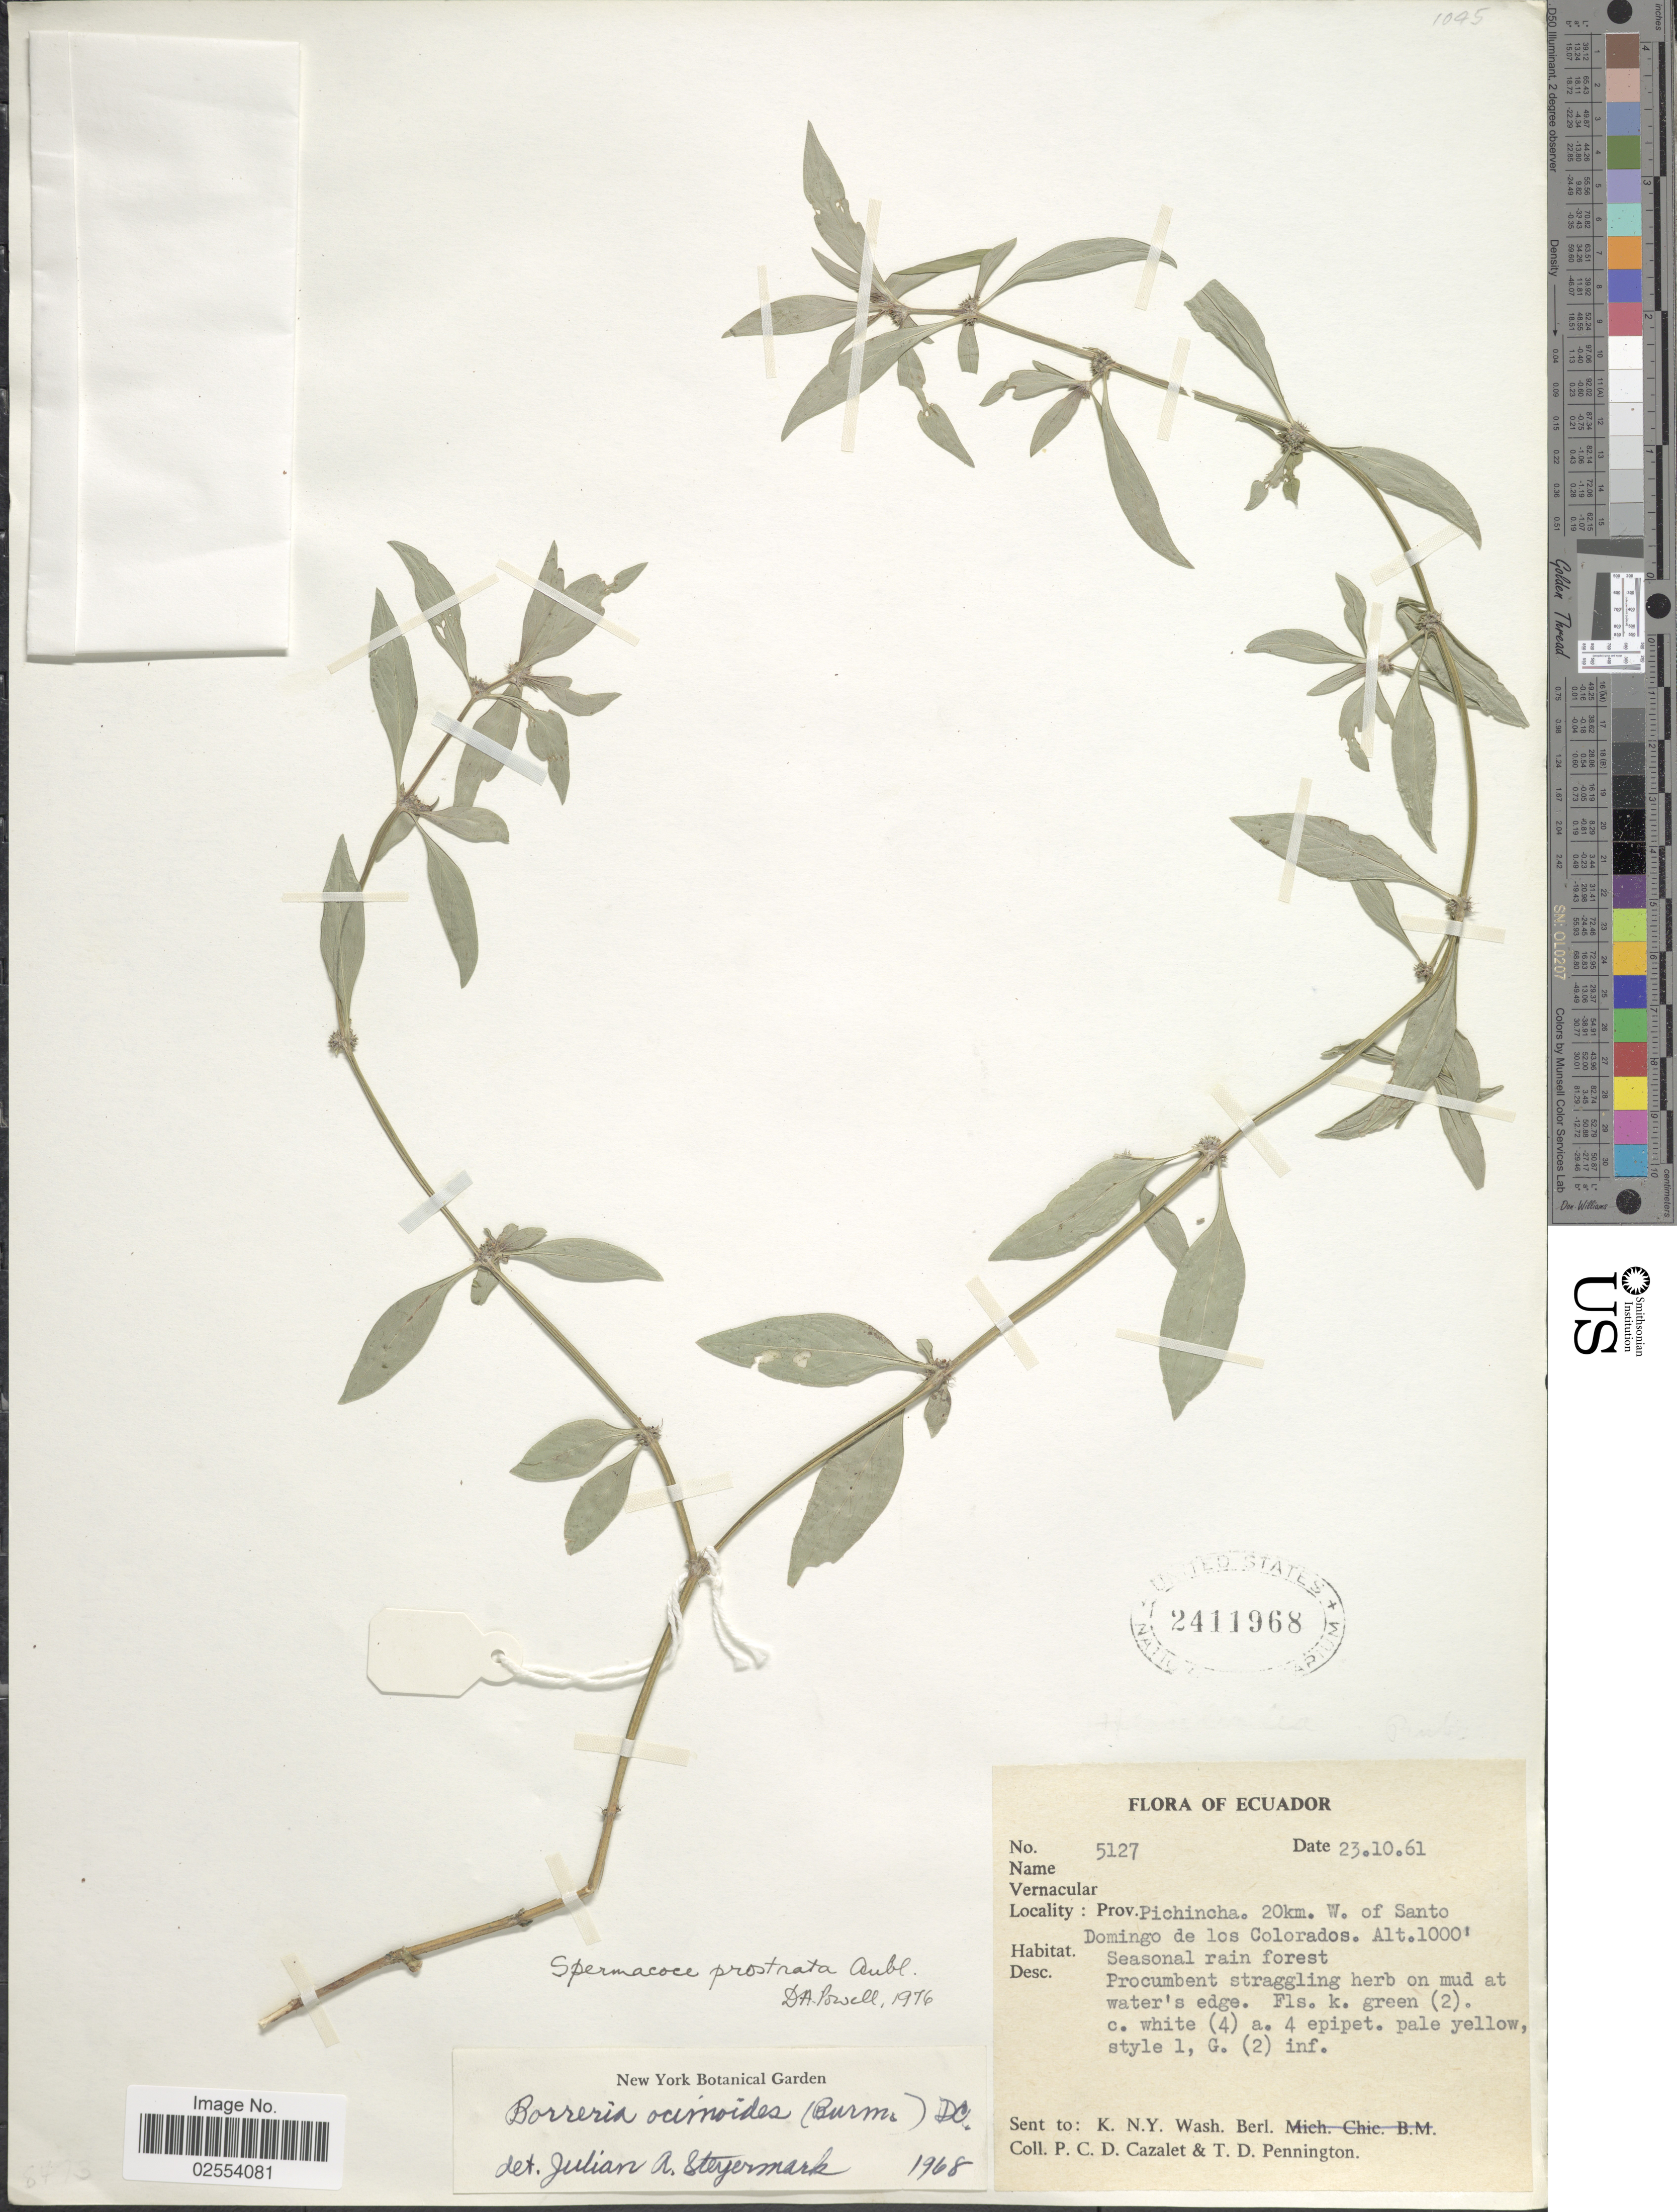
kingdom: Plantae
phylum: Tracheophyta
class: Magnoliopsida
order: Gentianales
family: Rubiaceae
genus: Borreria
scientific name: Borreria ocymoides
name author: (Burm. f.) DC.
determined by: Kirkbride, J. H., Jr.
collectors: P. C. D. Cazalet & T. D. Pennington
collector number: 5127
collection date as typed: Transcribed d/m/y: 23/10/61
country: Ecuador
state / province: Pichincha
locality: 20km W. of Santo Domingo de los Colorados. Seasonal rain forest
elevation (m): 305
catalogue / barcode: US 2411968